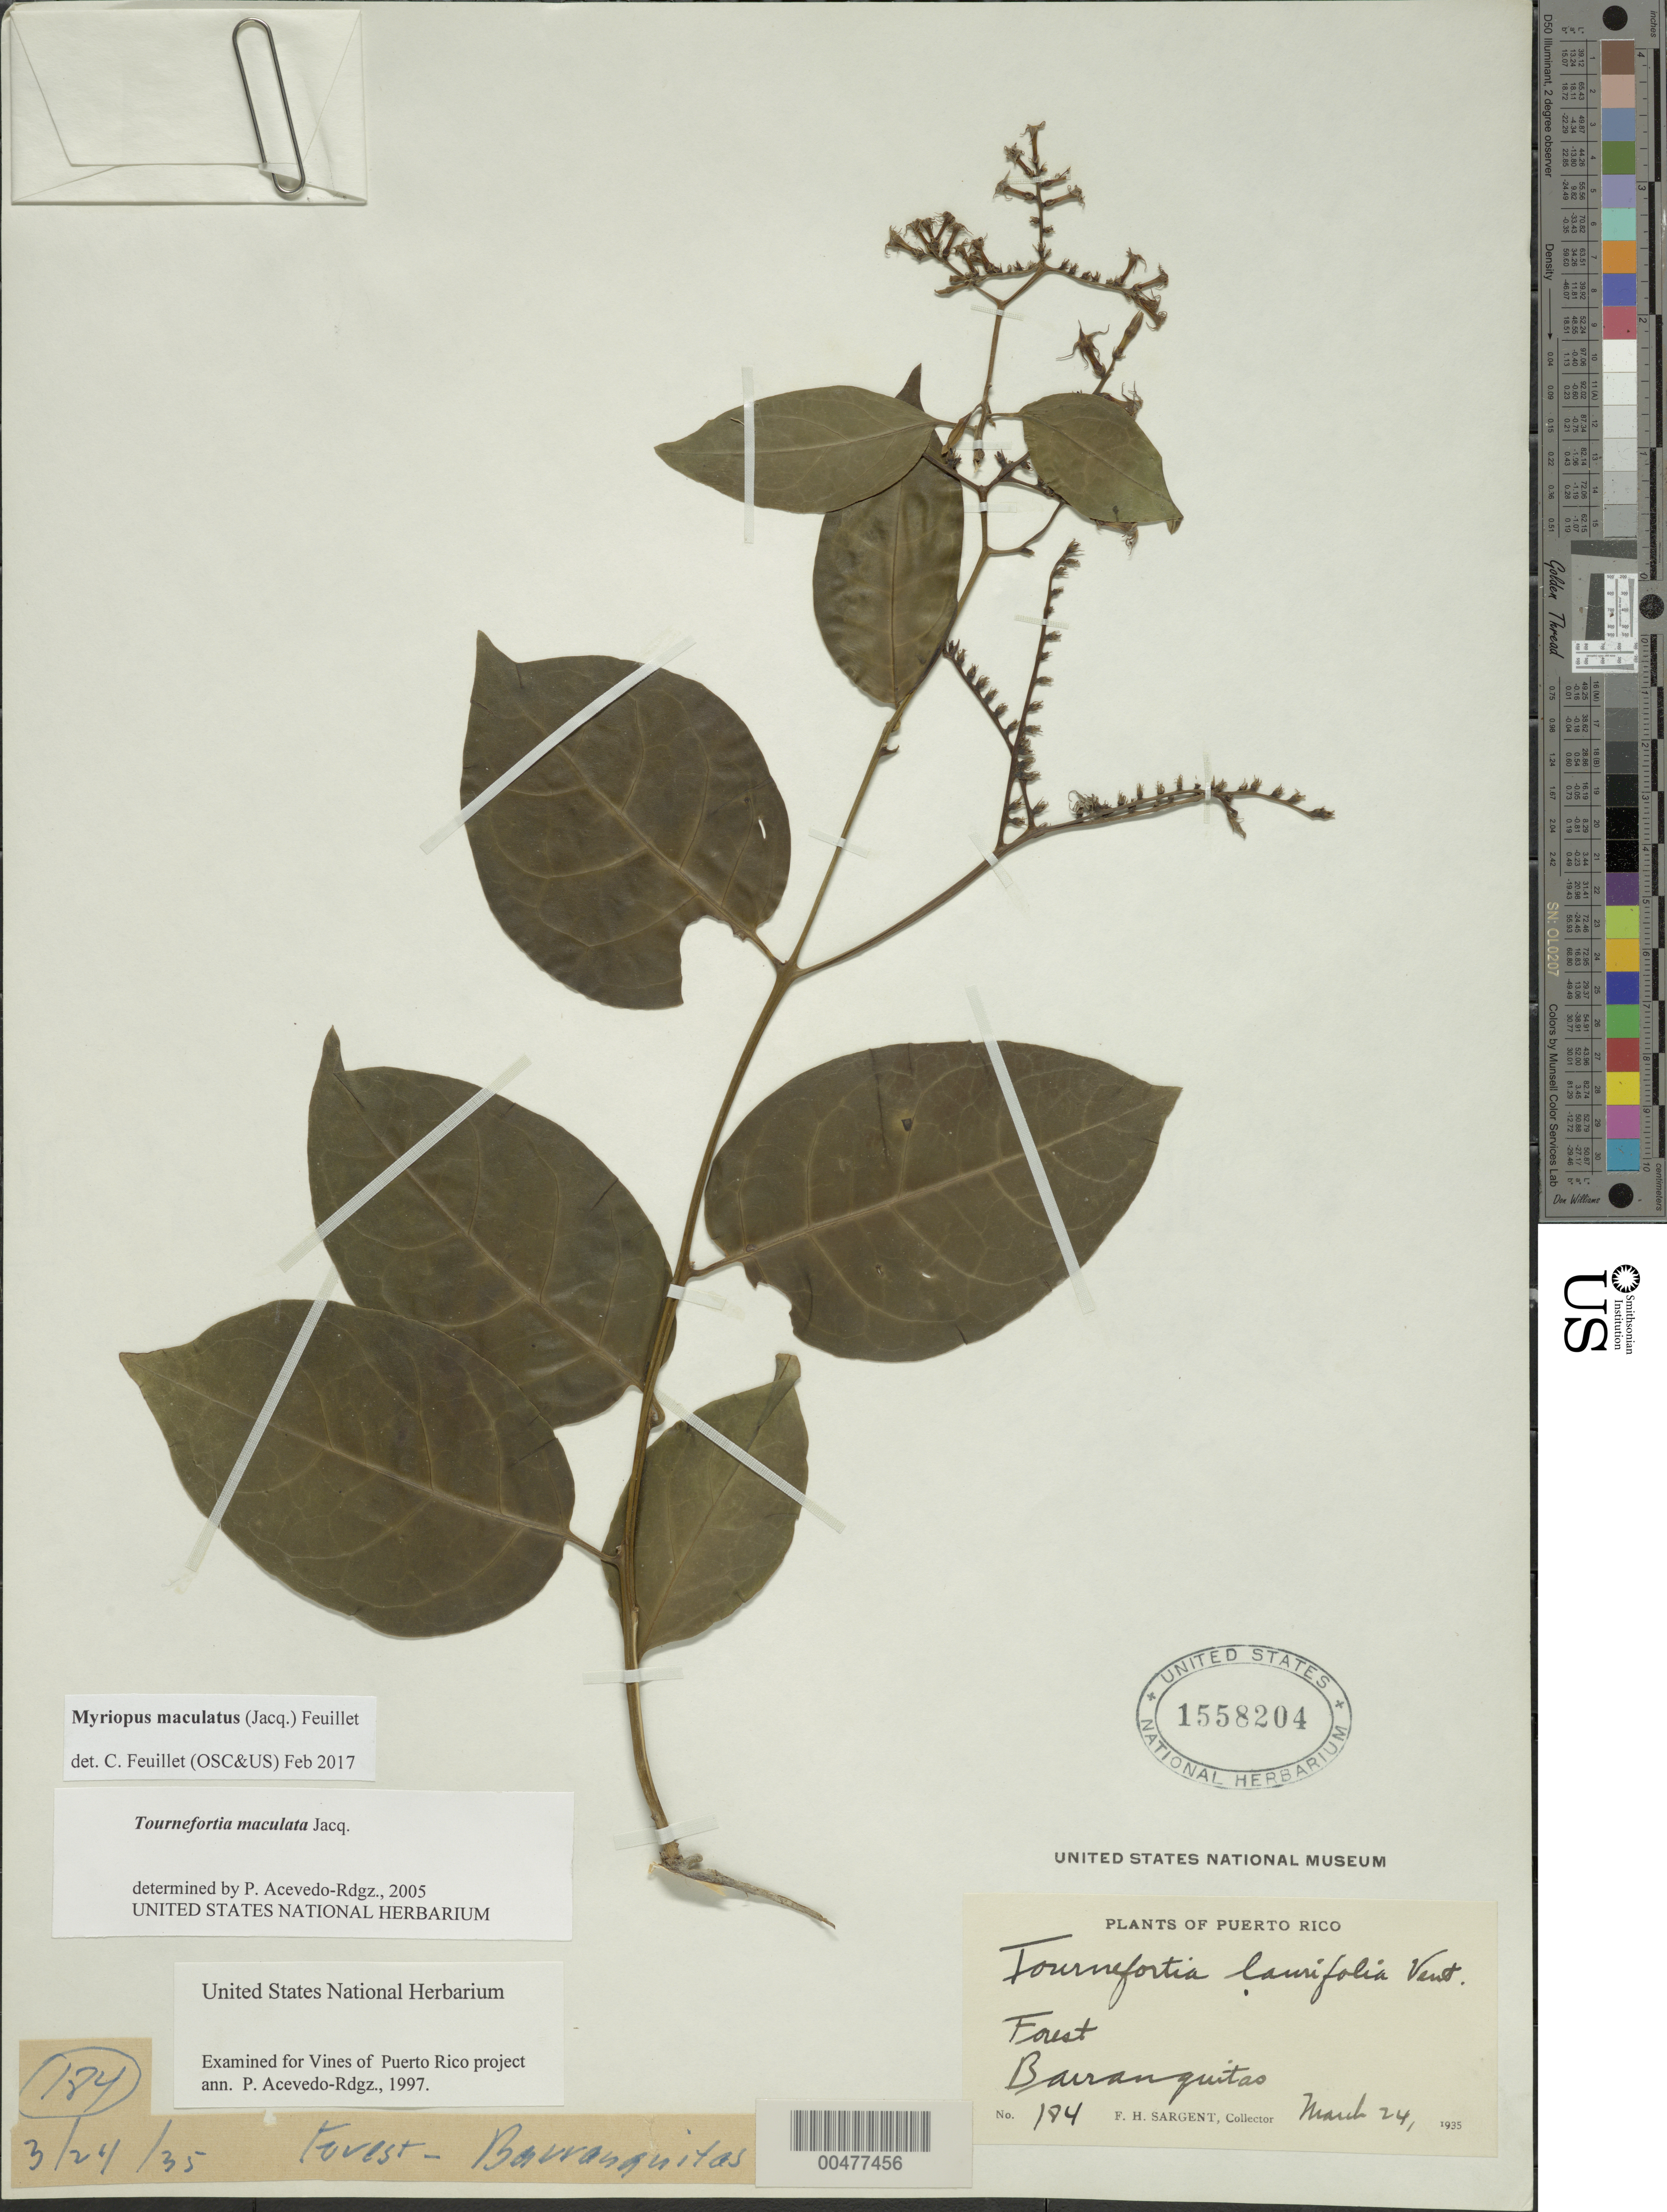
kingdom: Plantae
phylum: Tracheophyta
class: Magnoliopsida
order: Boraginales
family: Heliotropiaceae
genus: Myriopus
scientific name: Myriopus maculatus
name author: (Jacq.) Feuillet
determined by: Feuillet, C.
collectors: F. H. Sargent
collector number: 184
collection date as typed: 24 Mar 1935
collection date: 1935-03-24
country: Puerto Rico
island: Greater Antilles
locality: Barranquitas. Forest.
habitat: Forest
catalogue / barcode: US 1558204